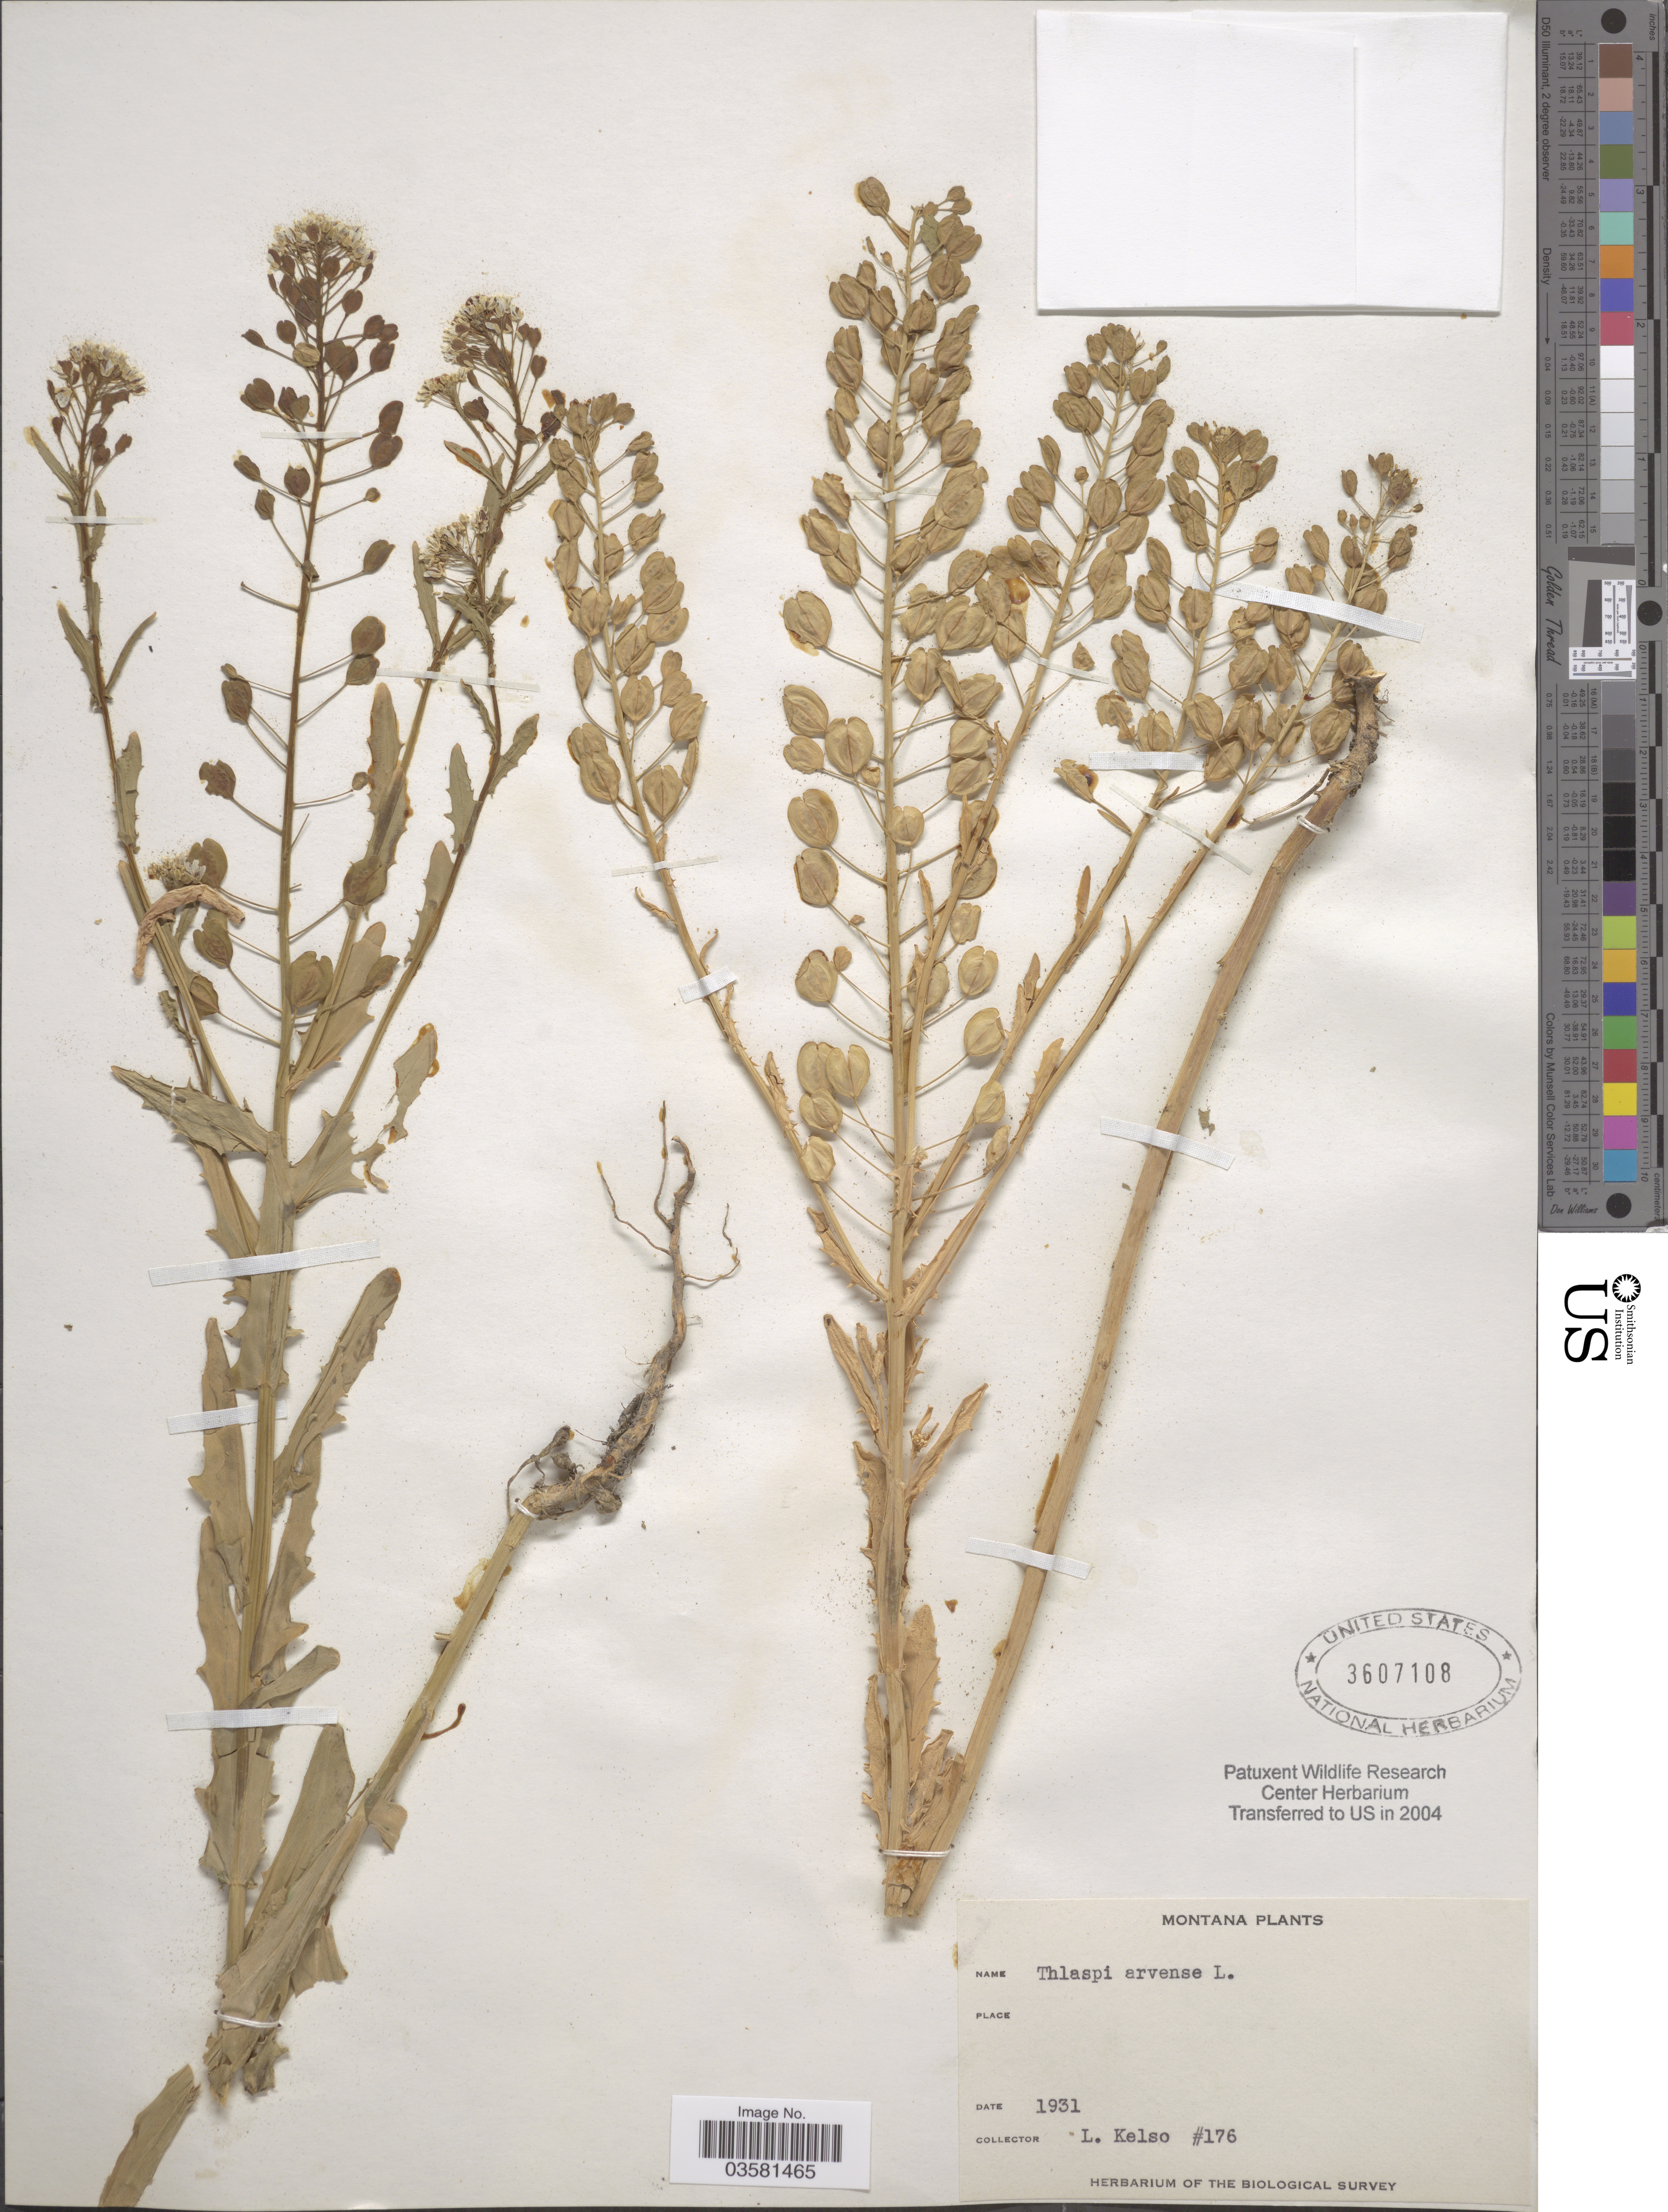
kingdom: Plantae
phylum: Tracheophyta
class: Magnoliopsida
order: Brassicales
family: Brassicaceae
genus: Thlaspi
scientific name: Thlaspi arvense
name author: L.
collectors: L. Kelso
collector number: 176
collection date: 1931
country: United States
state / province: Montana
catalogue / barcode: US 3607108